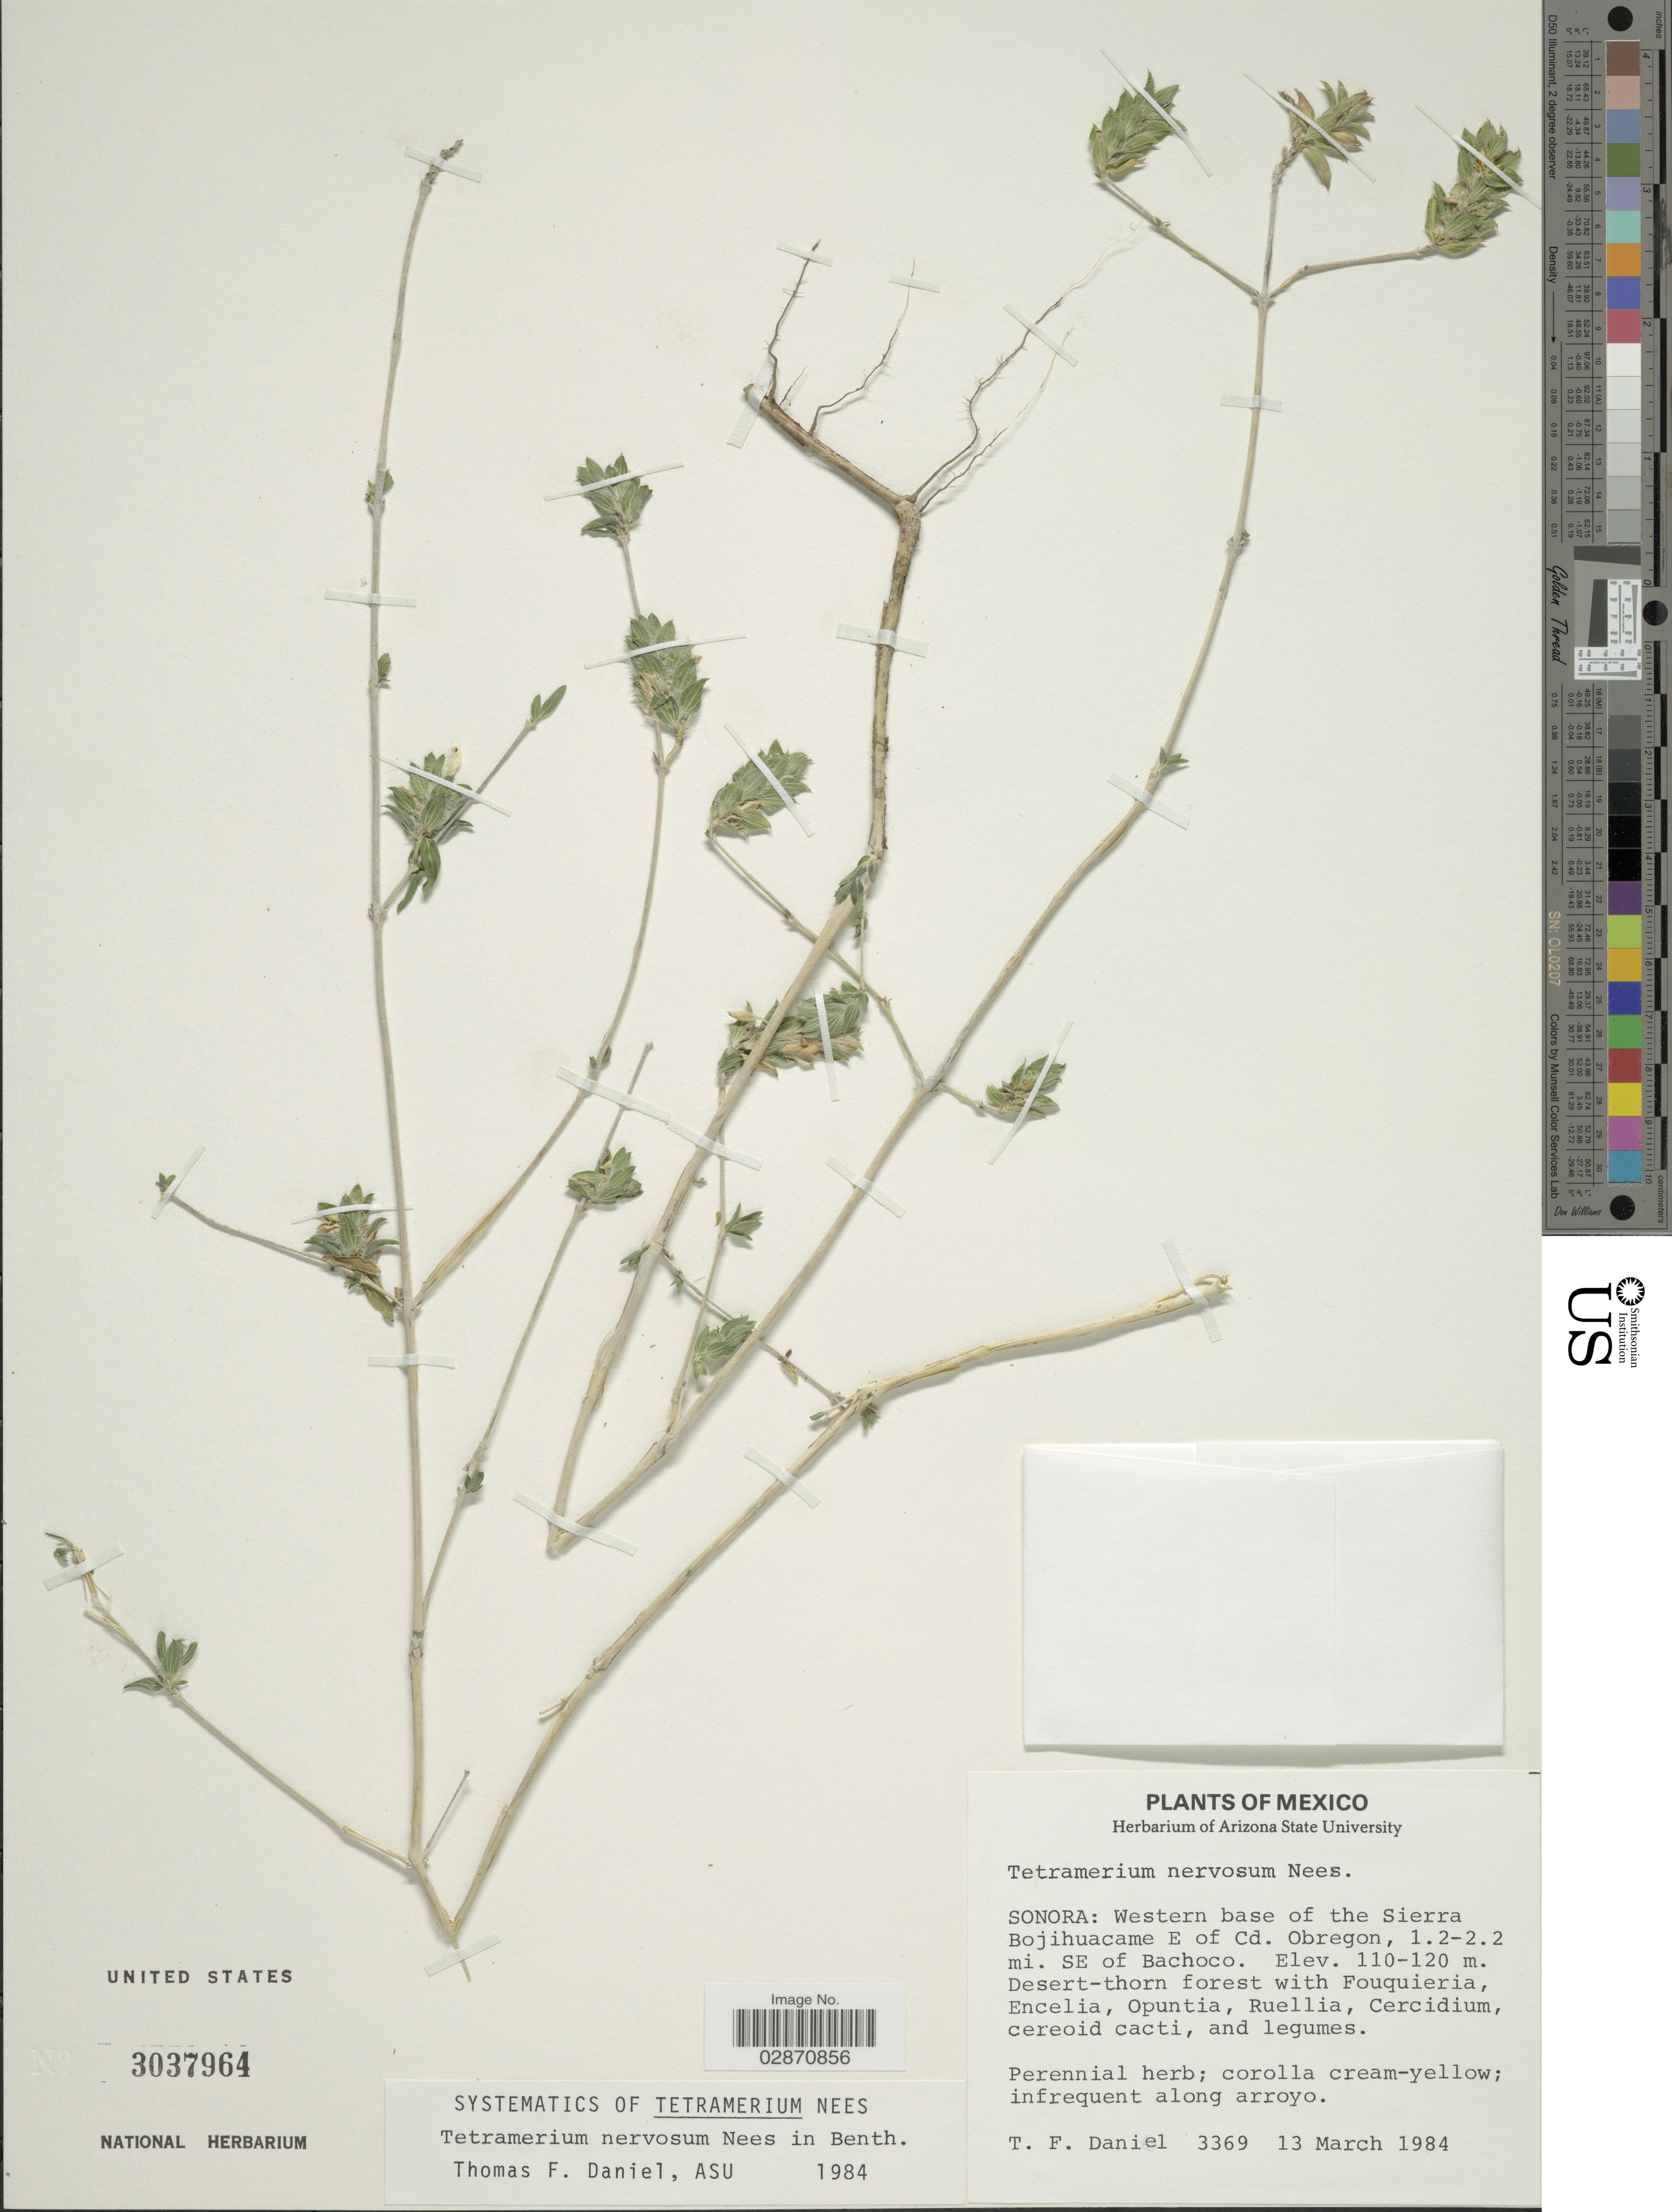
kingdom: Plantae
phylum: Tracheophyta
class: Magnoliopsida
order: Lamiales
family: Acanthaceae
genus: Tetramerium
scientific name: Tetramerium nervosum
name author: Nees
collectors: T. F. Daniel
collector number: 3369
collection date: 1984-03-13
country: Mexico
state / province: Sonora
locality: Western base of the Sierra Bojihuacame E of Cd. Obregon, 1.2-2.2 mi. SE of Bachoco.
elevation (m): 110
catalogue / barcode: US 3037964